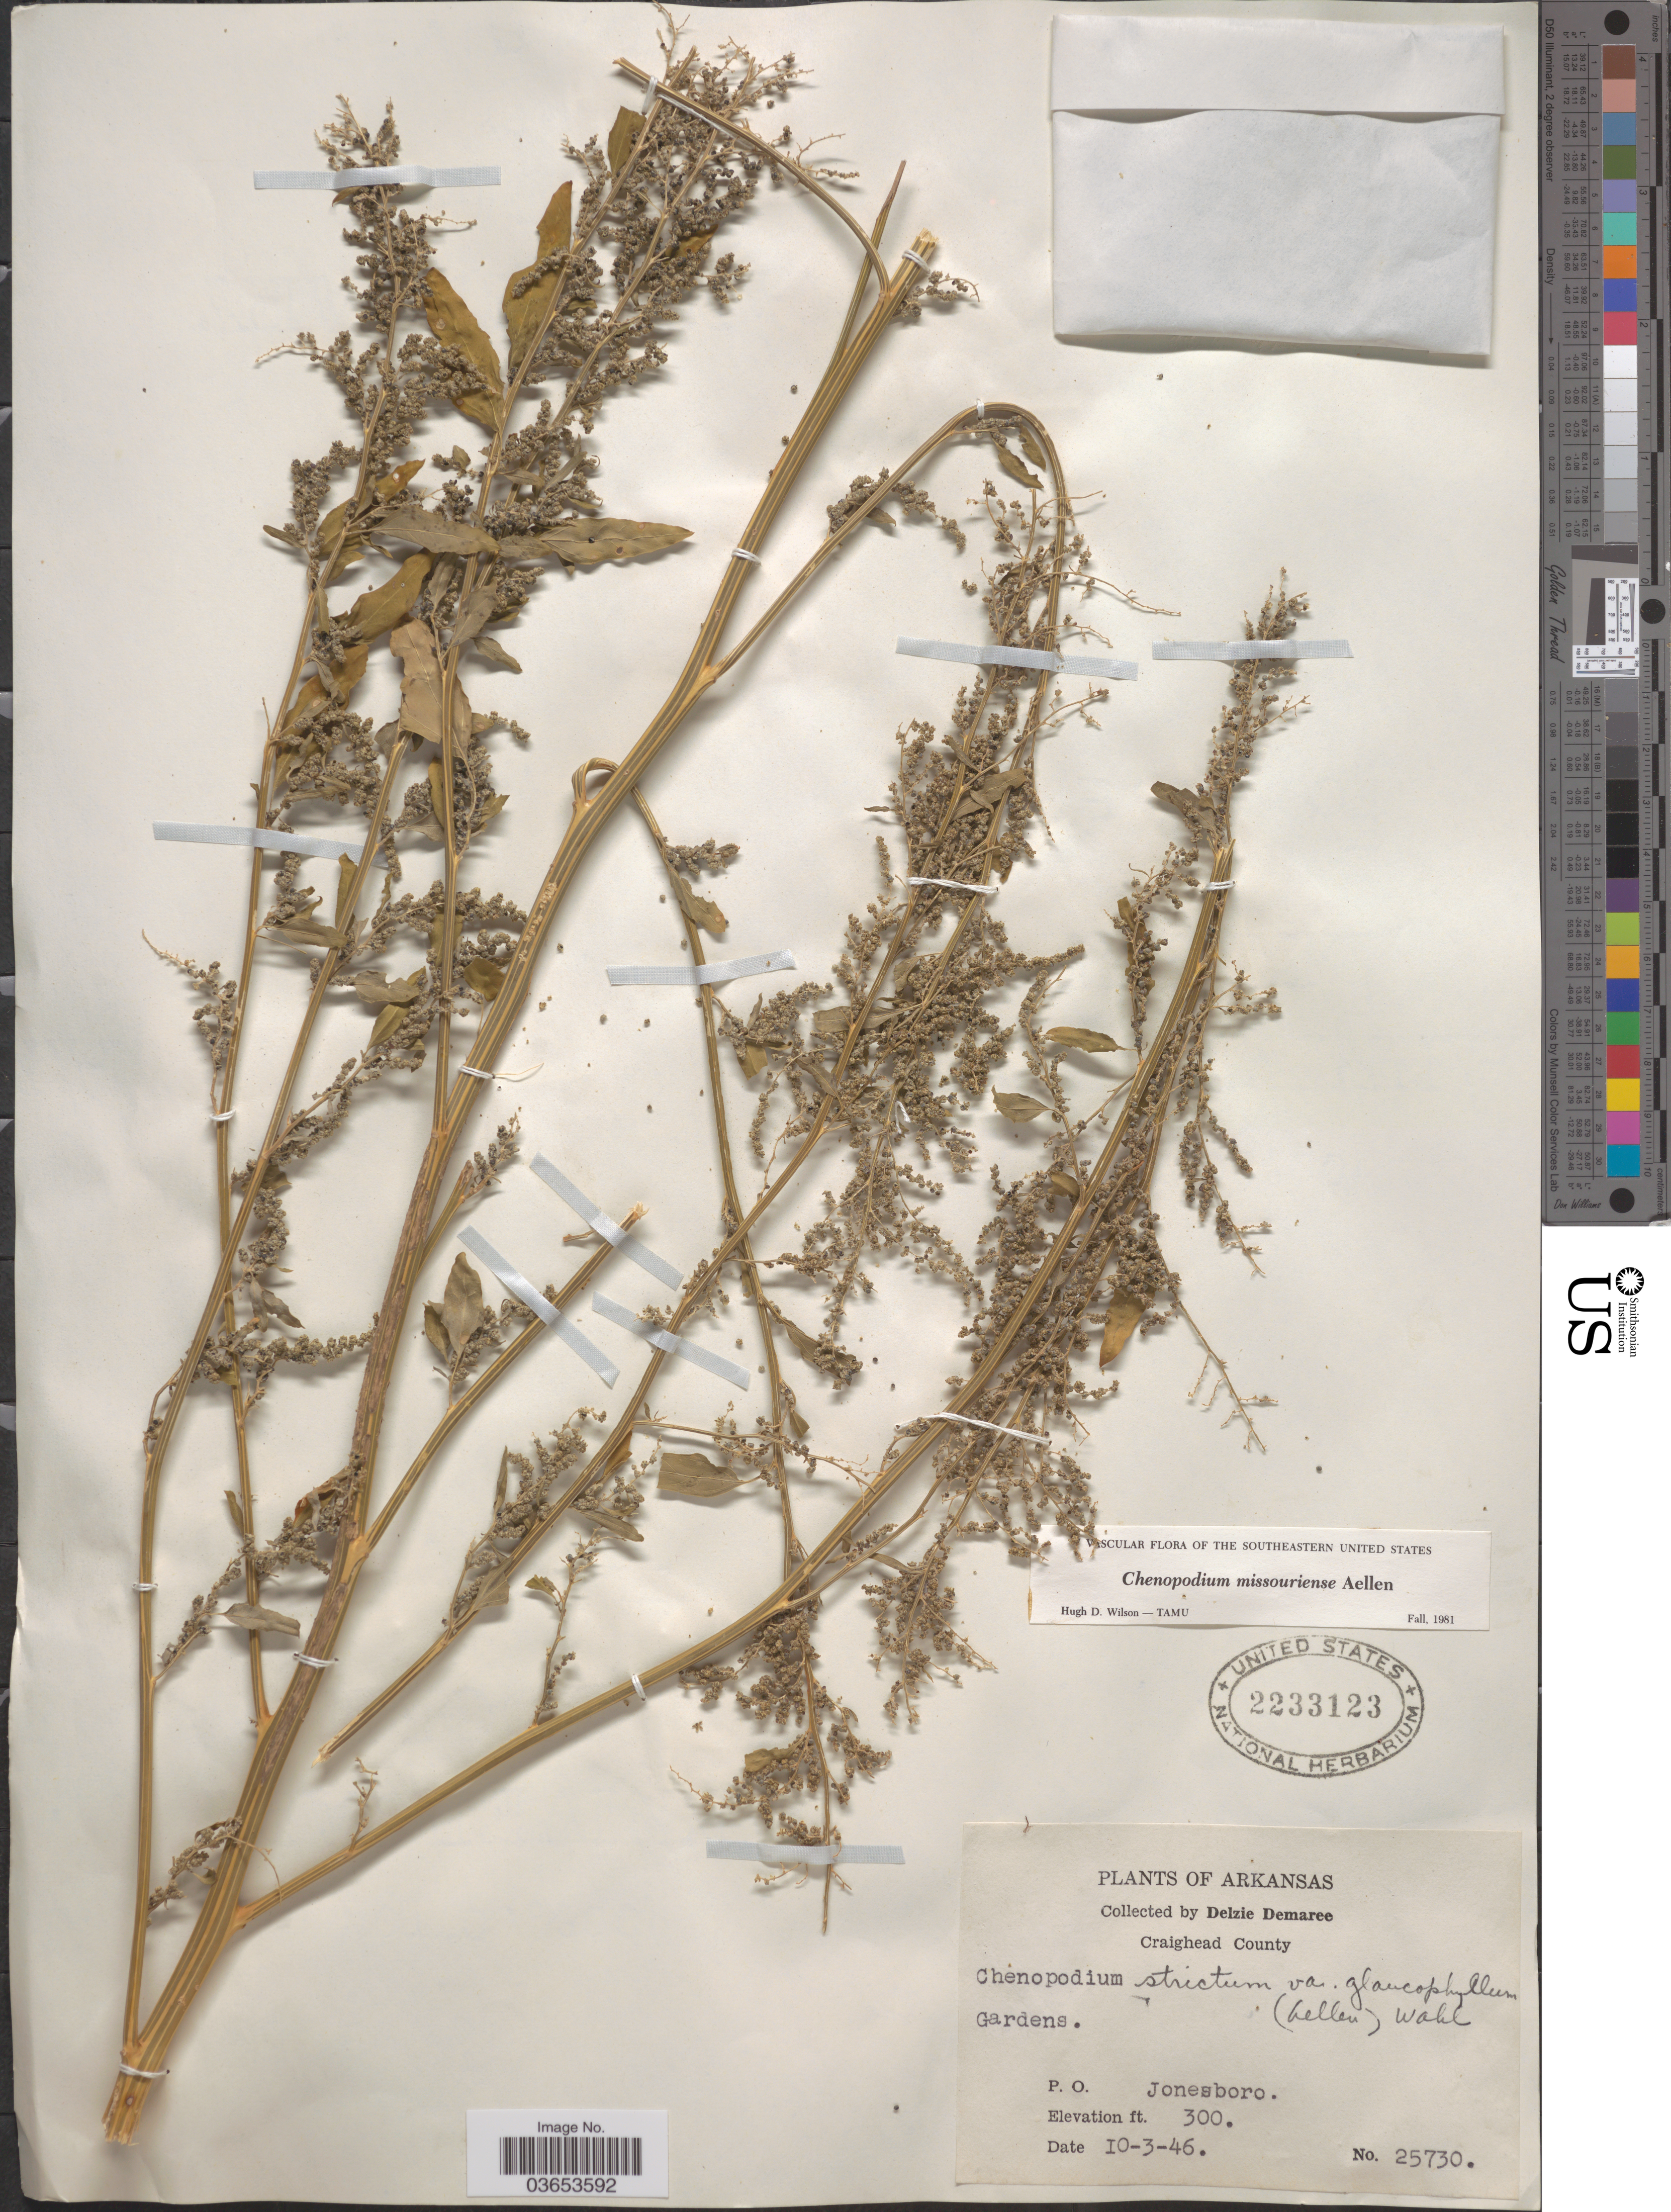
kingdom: Plantae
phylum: Tracheophyta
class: Magnoliopsida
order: Caryophyllales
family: Amaranthaceae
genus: Chenopodium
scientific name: Chenopodium missouriense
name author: Aellen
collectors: D. Demaree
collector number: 25730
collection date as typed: Transcribed d/m/y: 3/10/46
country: United States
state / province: Arkansas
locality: Craighead County. Gardens. P. O. Jonesboro.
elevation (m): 91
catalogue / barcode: US 2233123